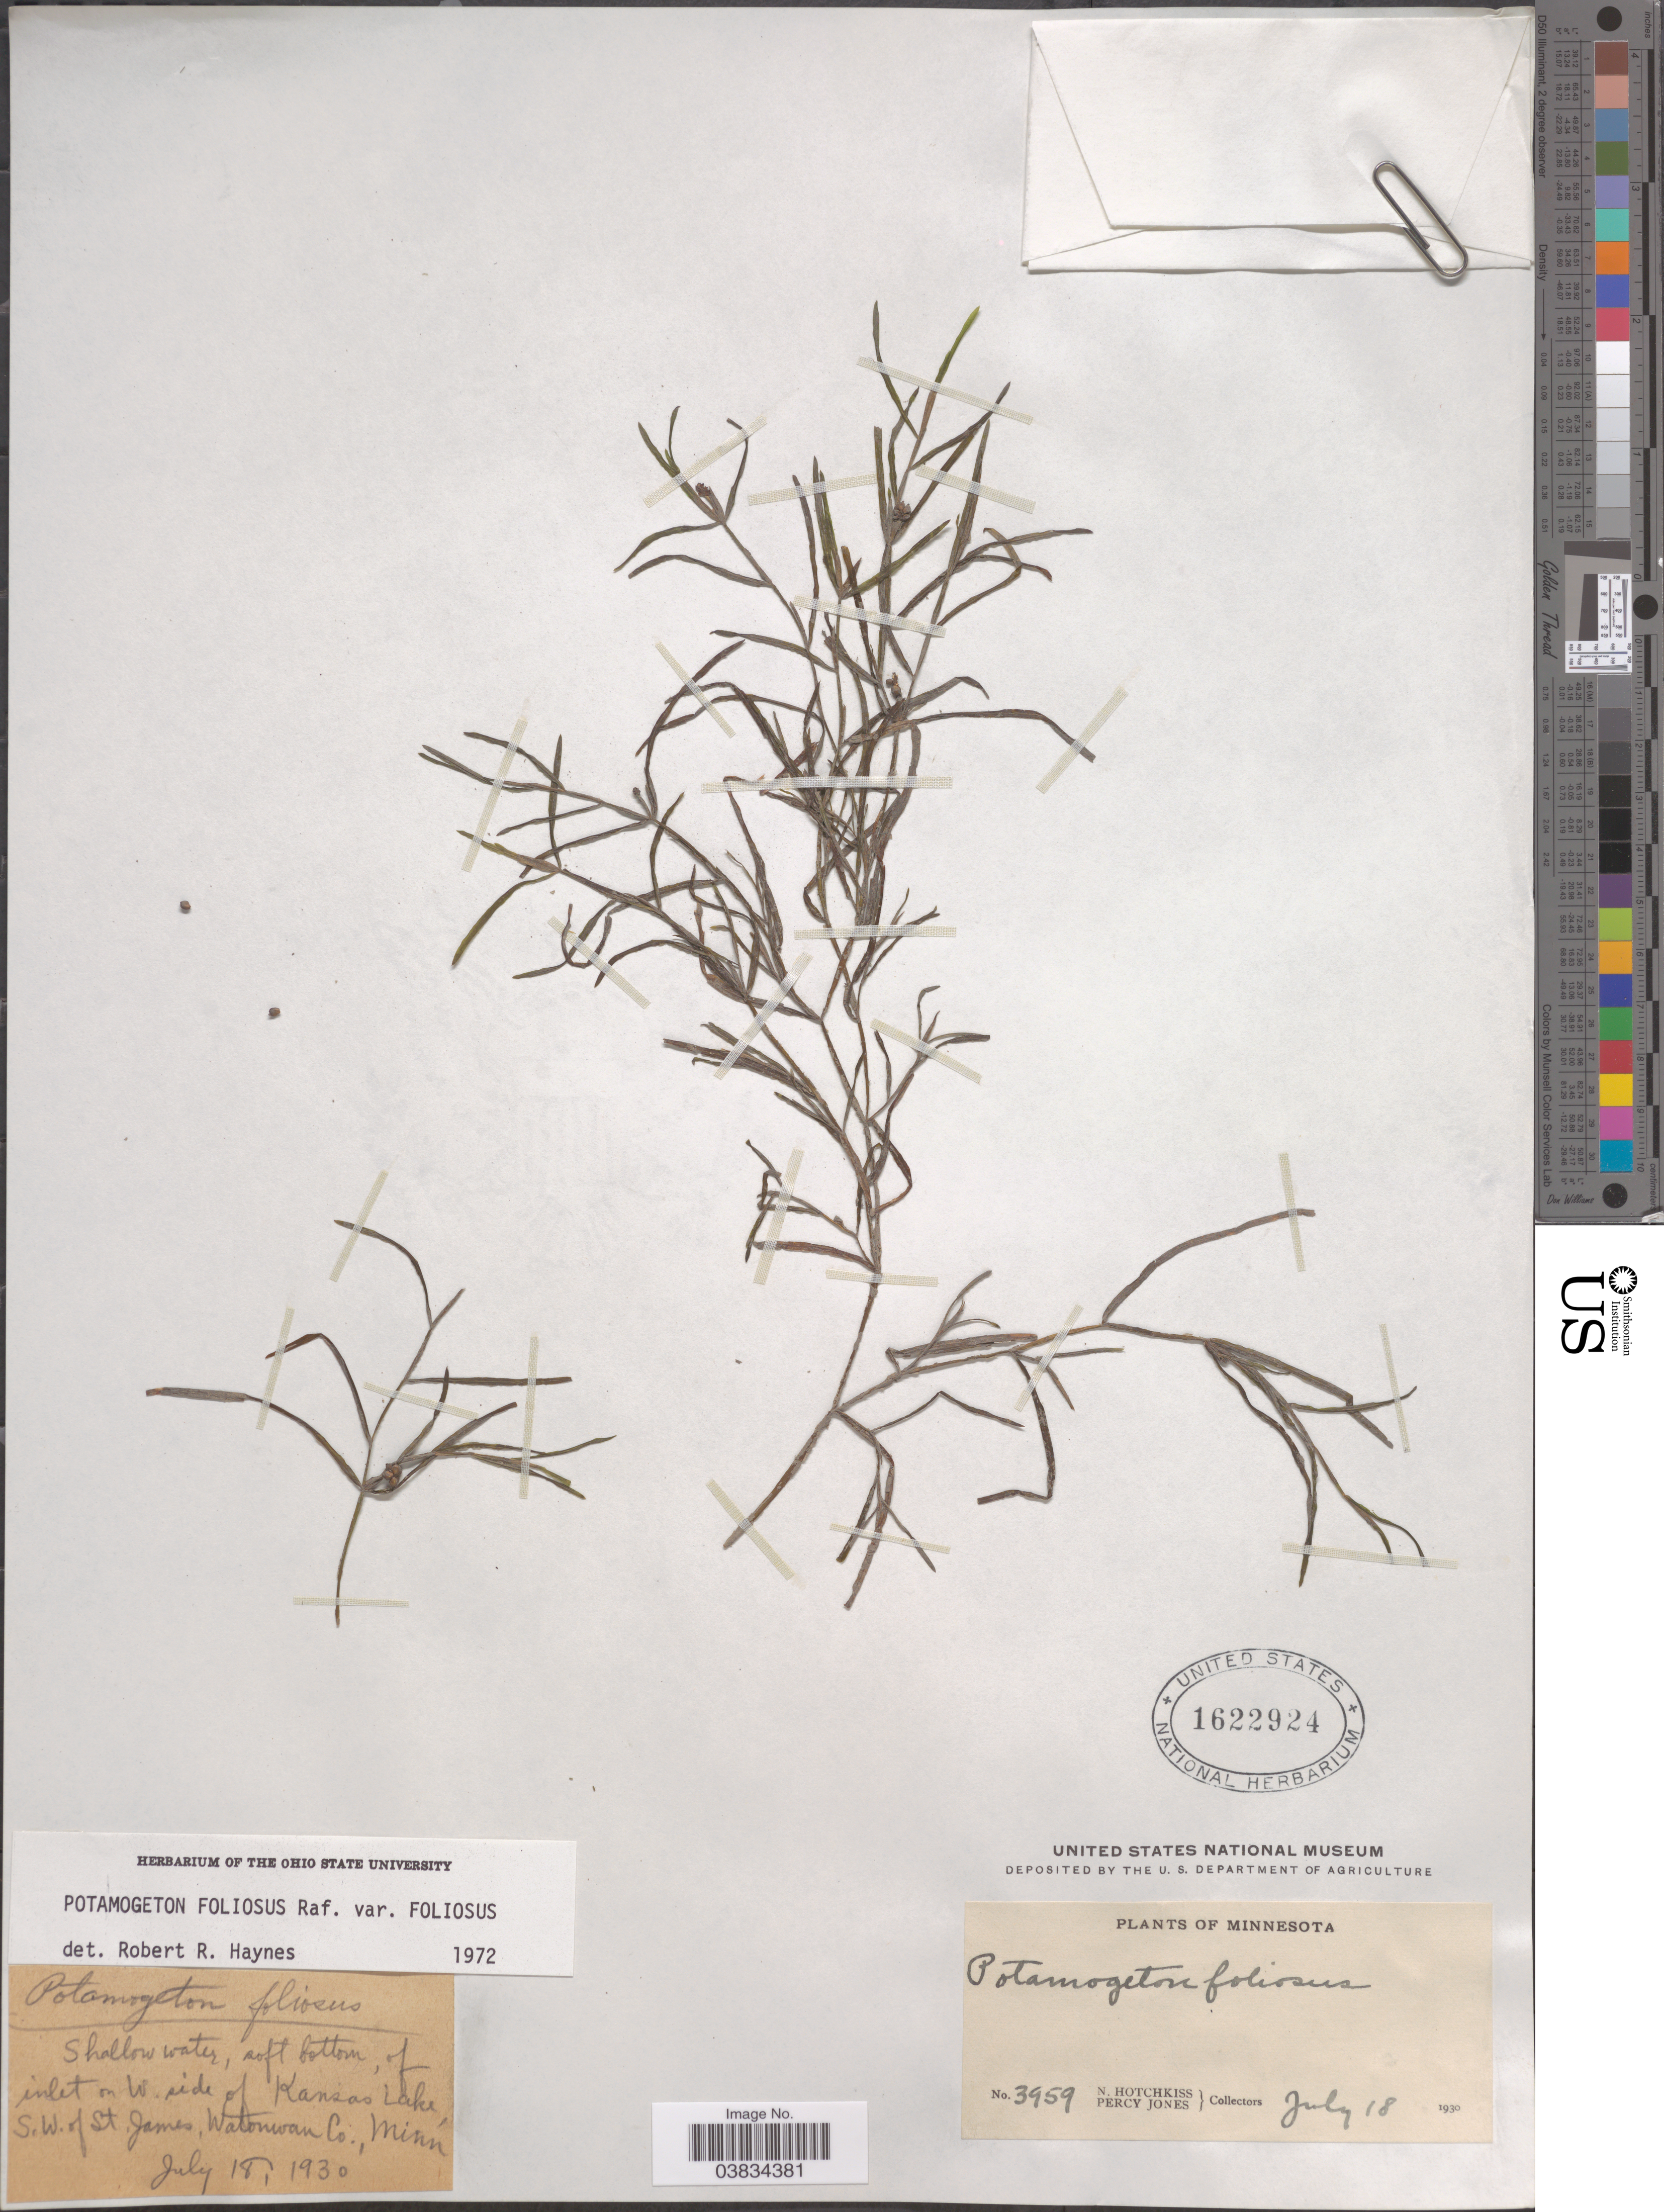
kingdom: Plantae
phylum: Tracheophyta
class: Liliopsida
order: Alismatales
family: Potamogetonaceae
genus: Potamogeton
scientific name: Potamogeton foliosus var. foliosus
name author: Raf.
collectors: N. Hotchkiss & P. Jones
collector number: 3959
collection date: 1930-07-18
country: United States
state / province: Minnesota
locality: Inlet on W. side of Kansas Lake, S.W. of St. James, Watonwan Co.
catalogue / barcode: US 1622924